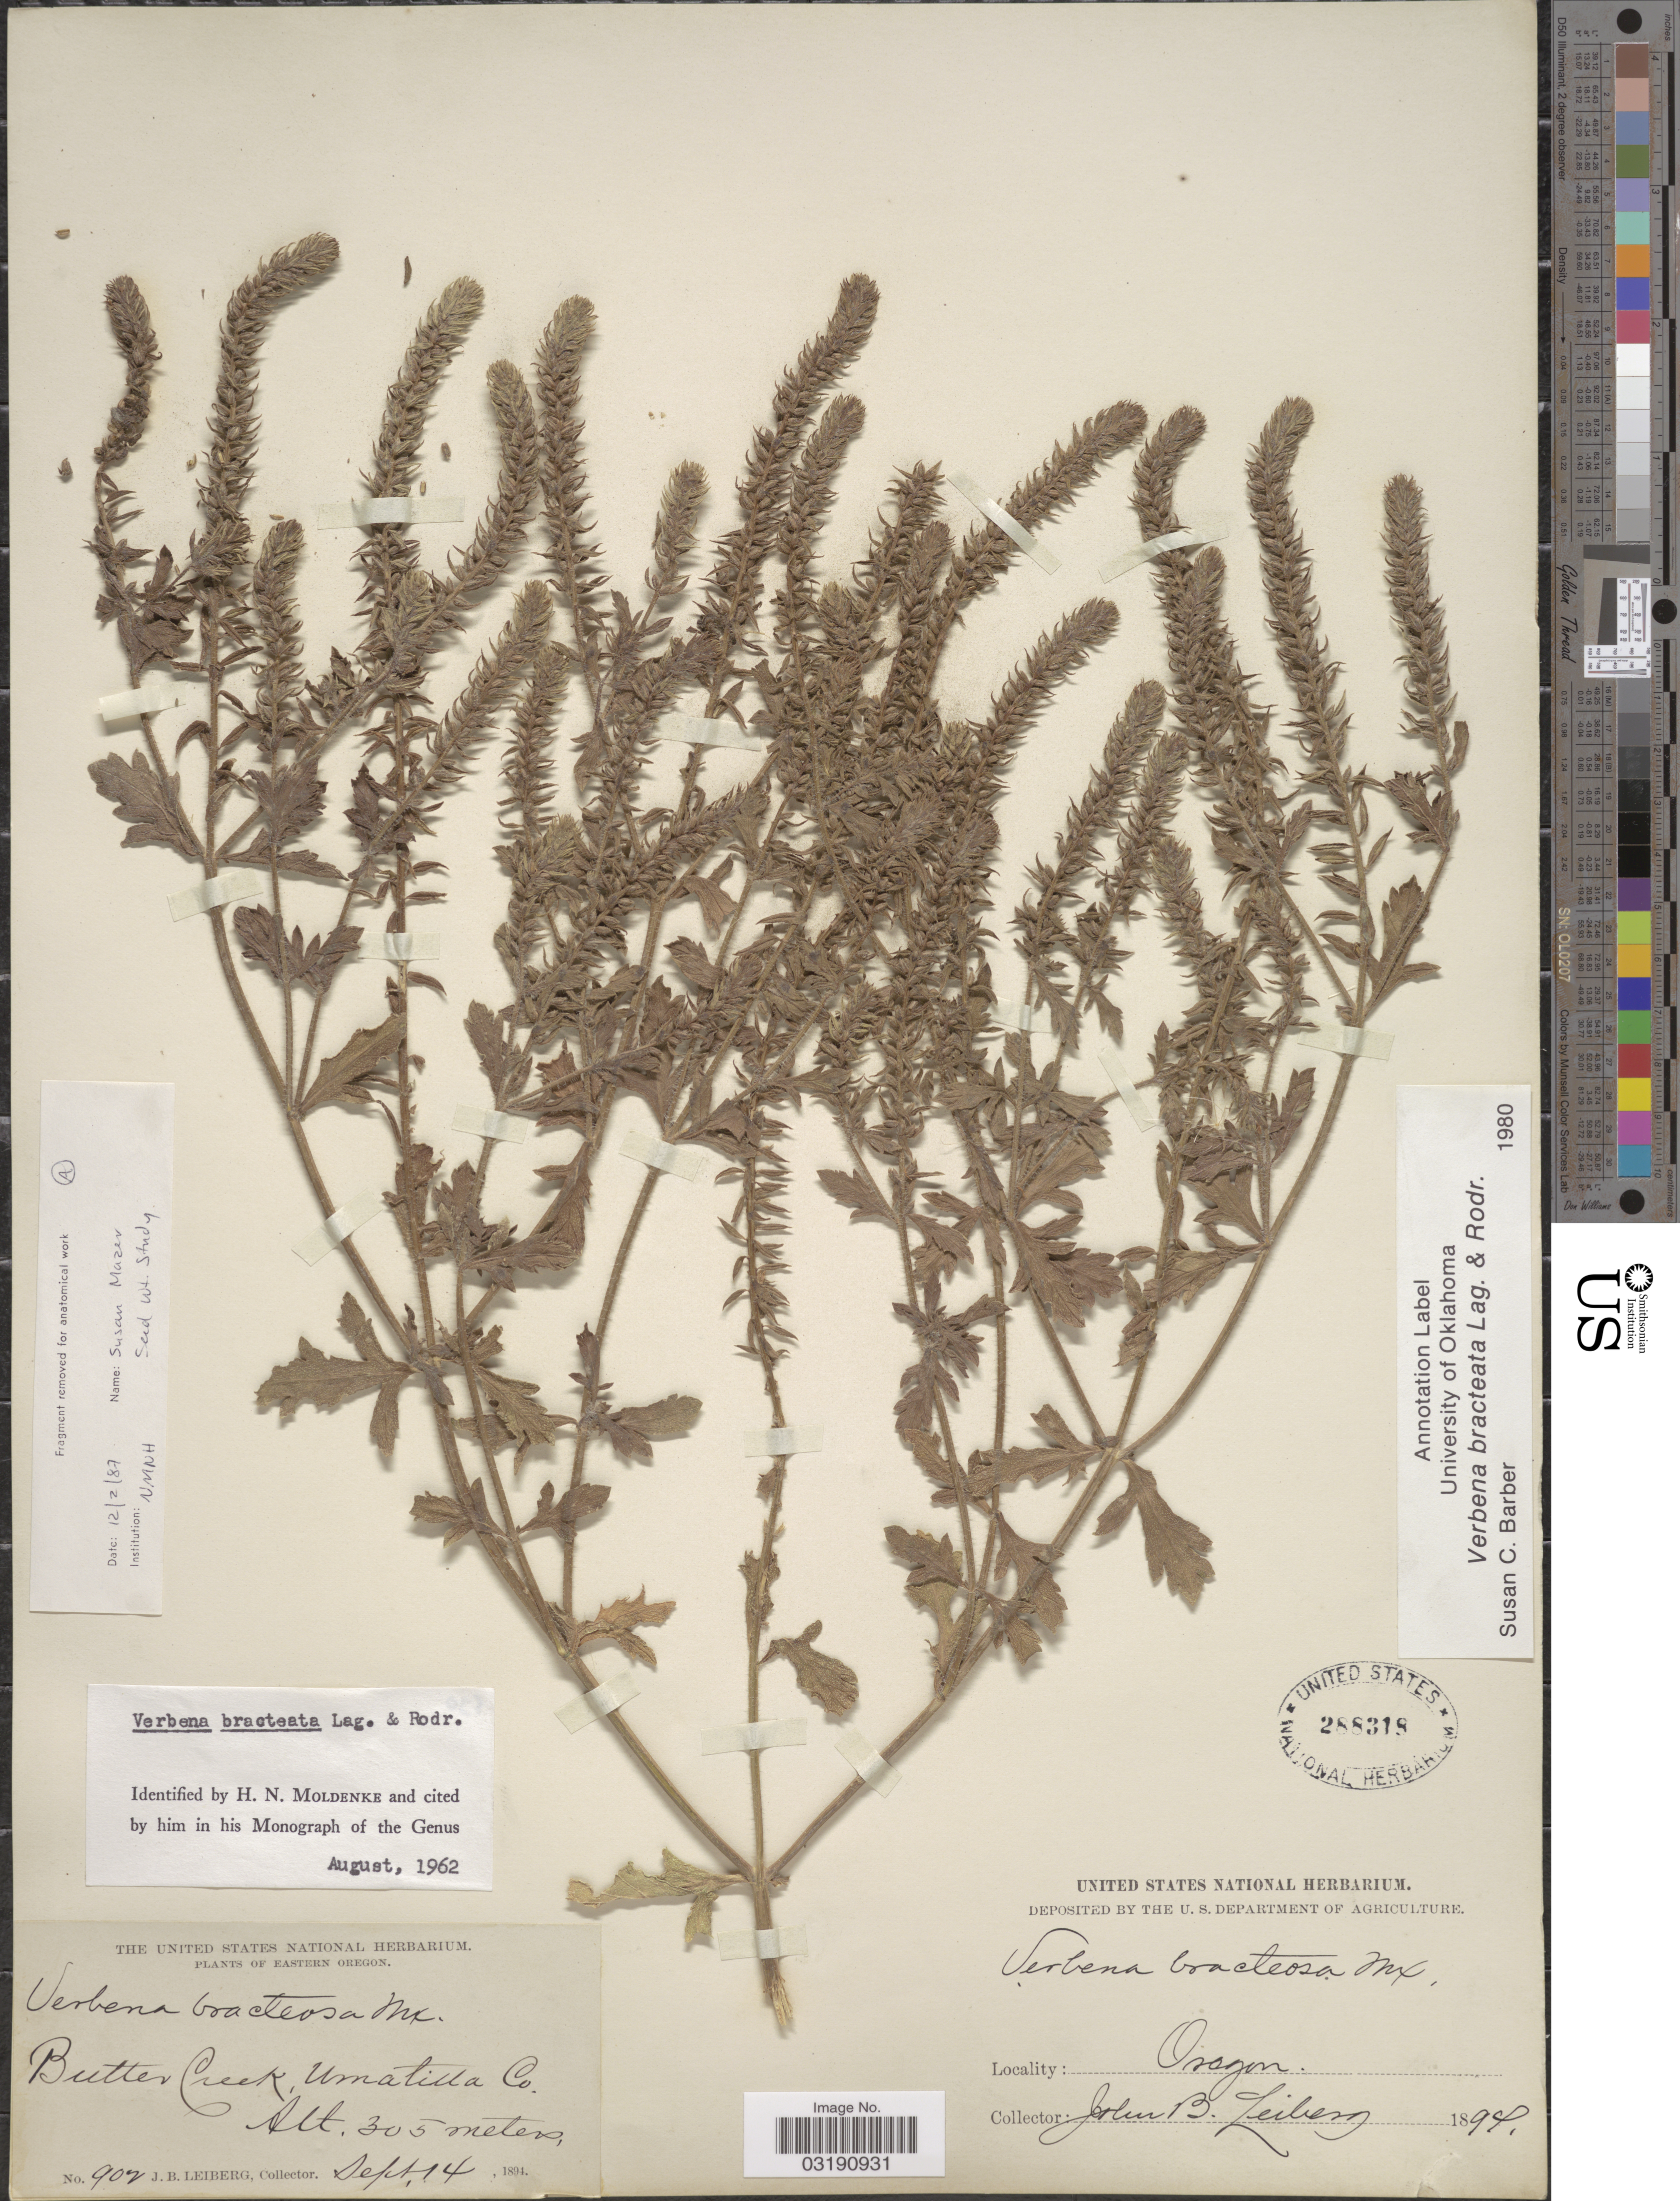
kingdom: Plantae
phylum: Tracheophyta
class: Magnoliopsida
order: Lamiales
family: Verbenaceae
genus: Verbena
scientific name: Verbena bracteata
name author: Cav. ex Lag. & Rodr.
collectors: J. B. Leiberg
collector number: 902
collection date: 1894-09-14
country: United States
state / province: Oregon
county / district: Umatilla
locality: Eastern Oregon. Butter Creek, Umatilla Co.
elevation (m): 305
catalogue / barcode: US 288318